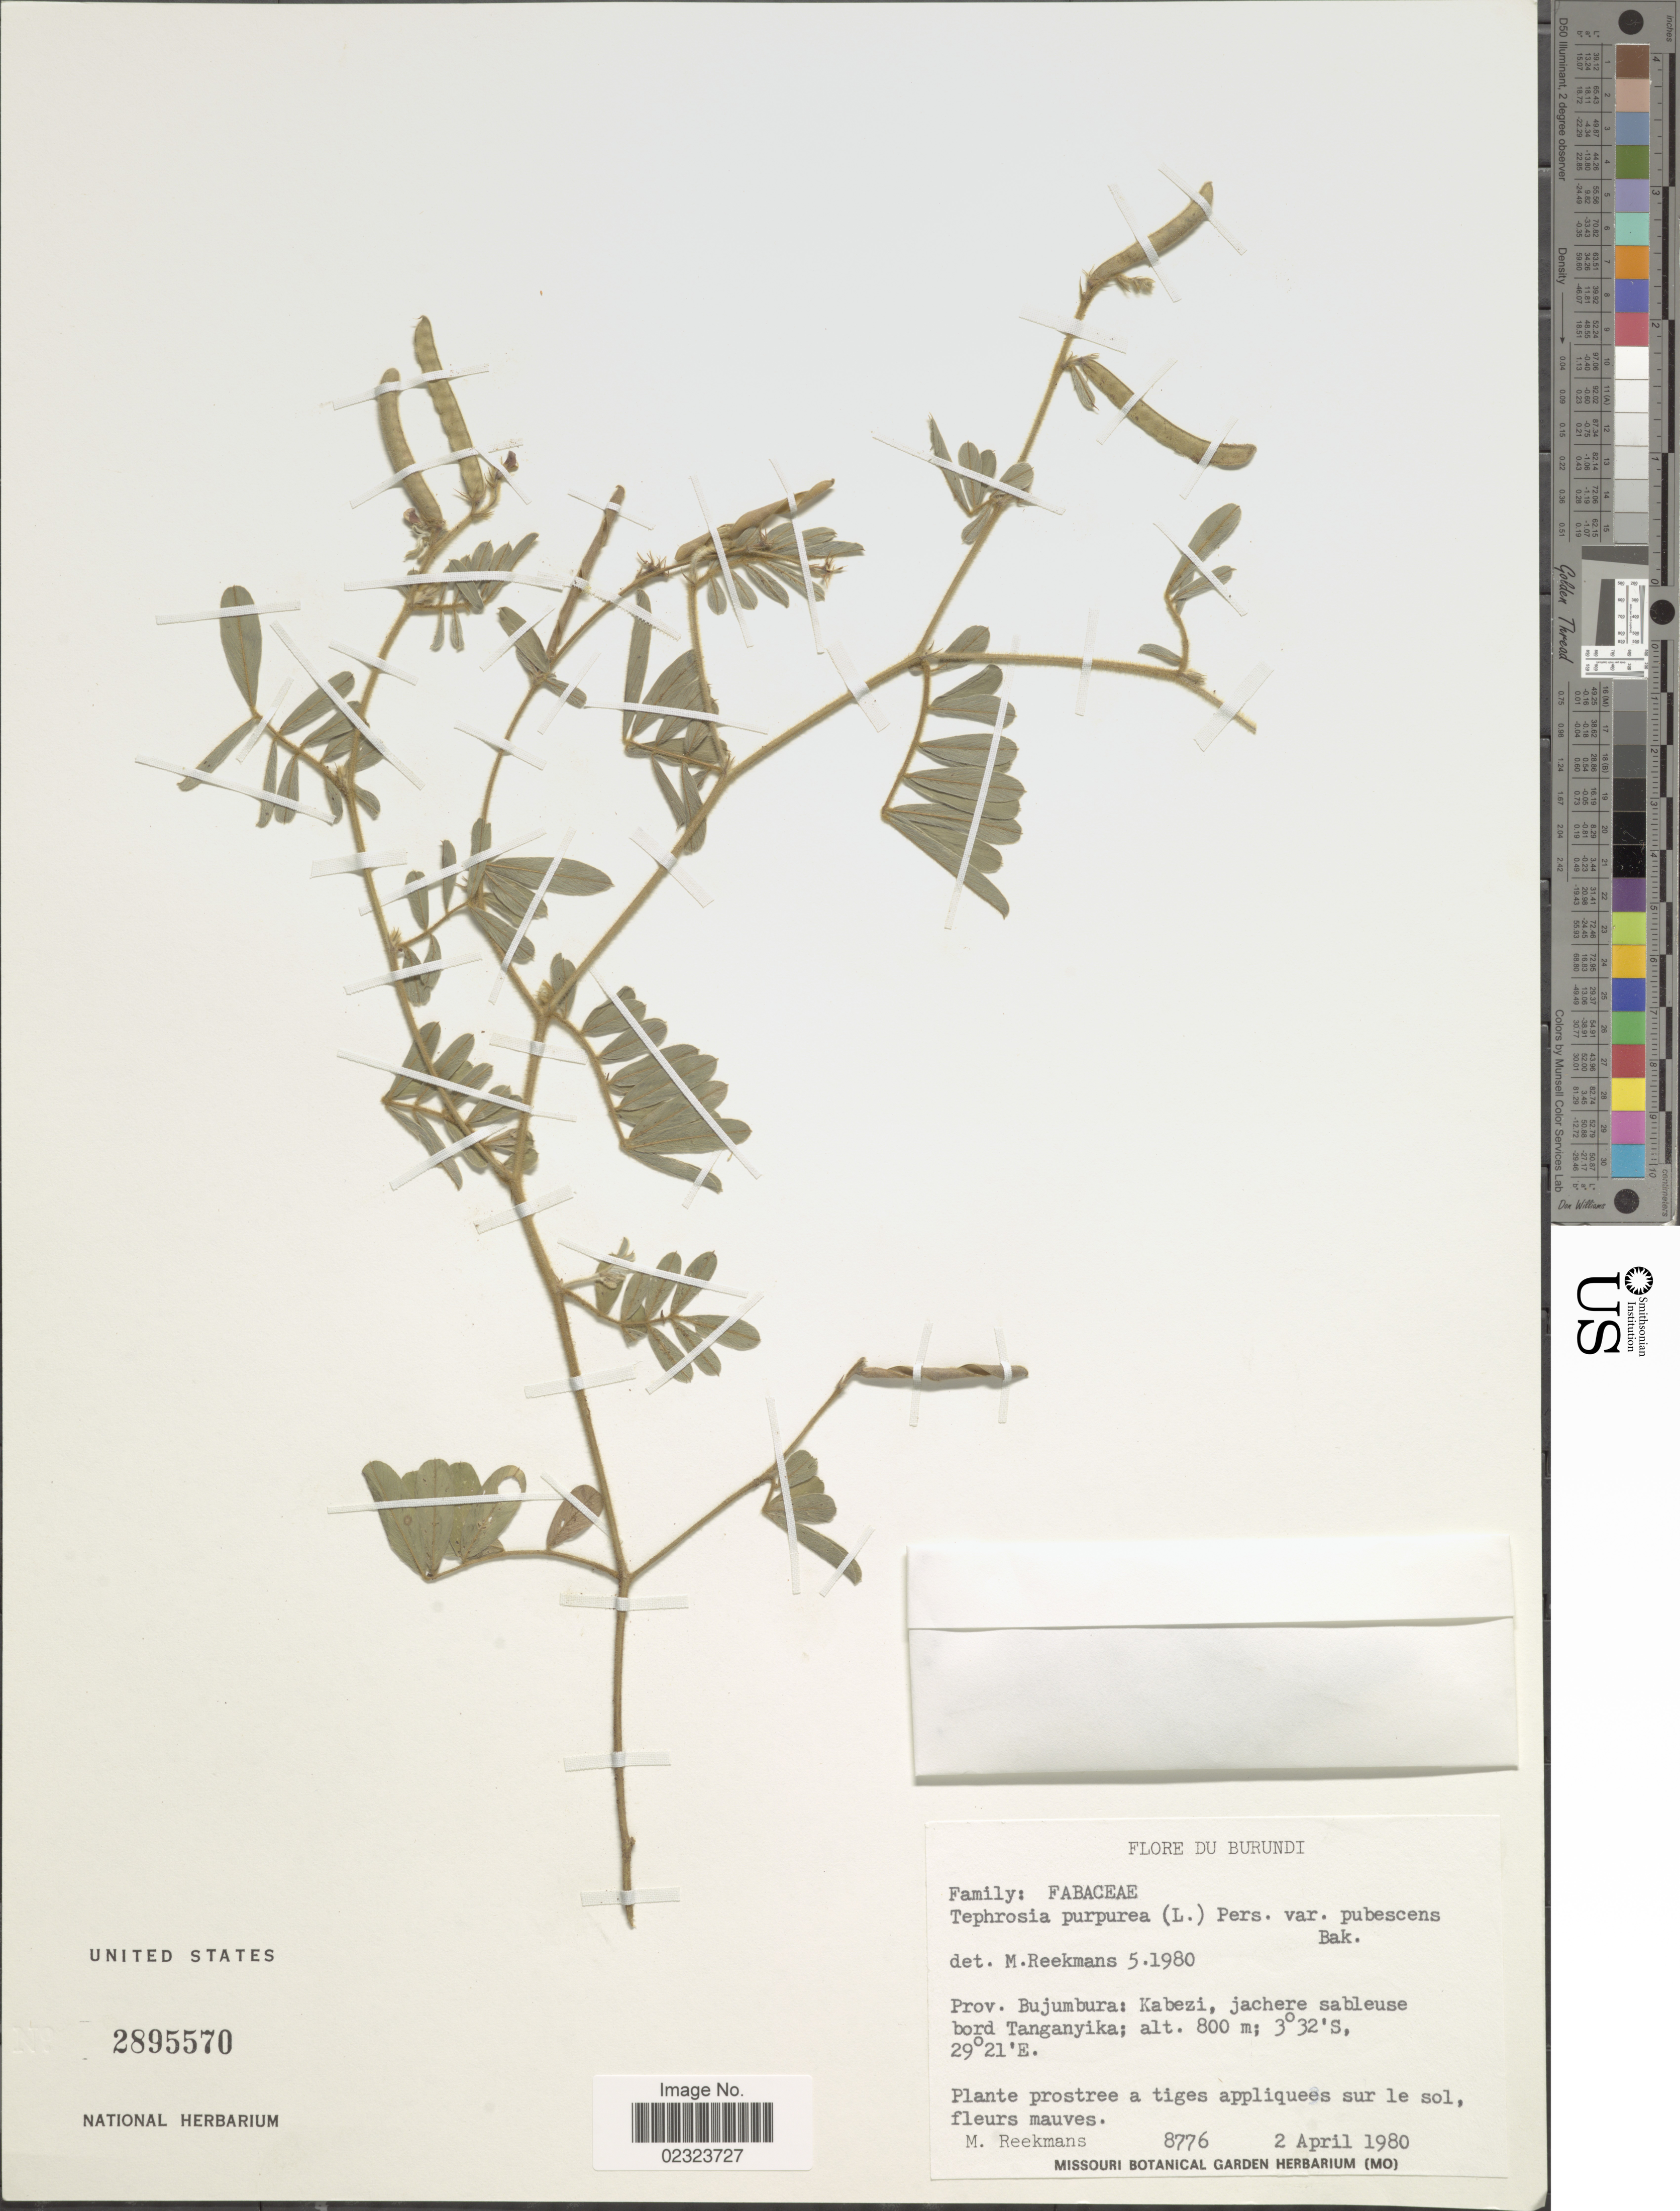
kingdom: Plantae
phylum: Tracheophyta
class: Magnoliopsida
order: Fabales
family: Fabaceae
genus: Tephrosia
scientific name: Tephrosia purpurea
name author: (L.) Pers.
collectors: M. Reekmans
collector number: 8776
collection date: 1980-04-02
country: Burundi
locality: Prov. Bujumbura: Kabezi, jachere sableuse bord Tanganyika.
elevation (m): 800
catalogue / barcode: US 2895570